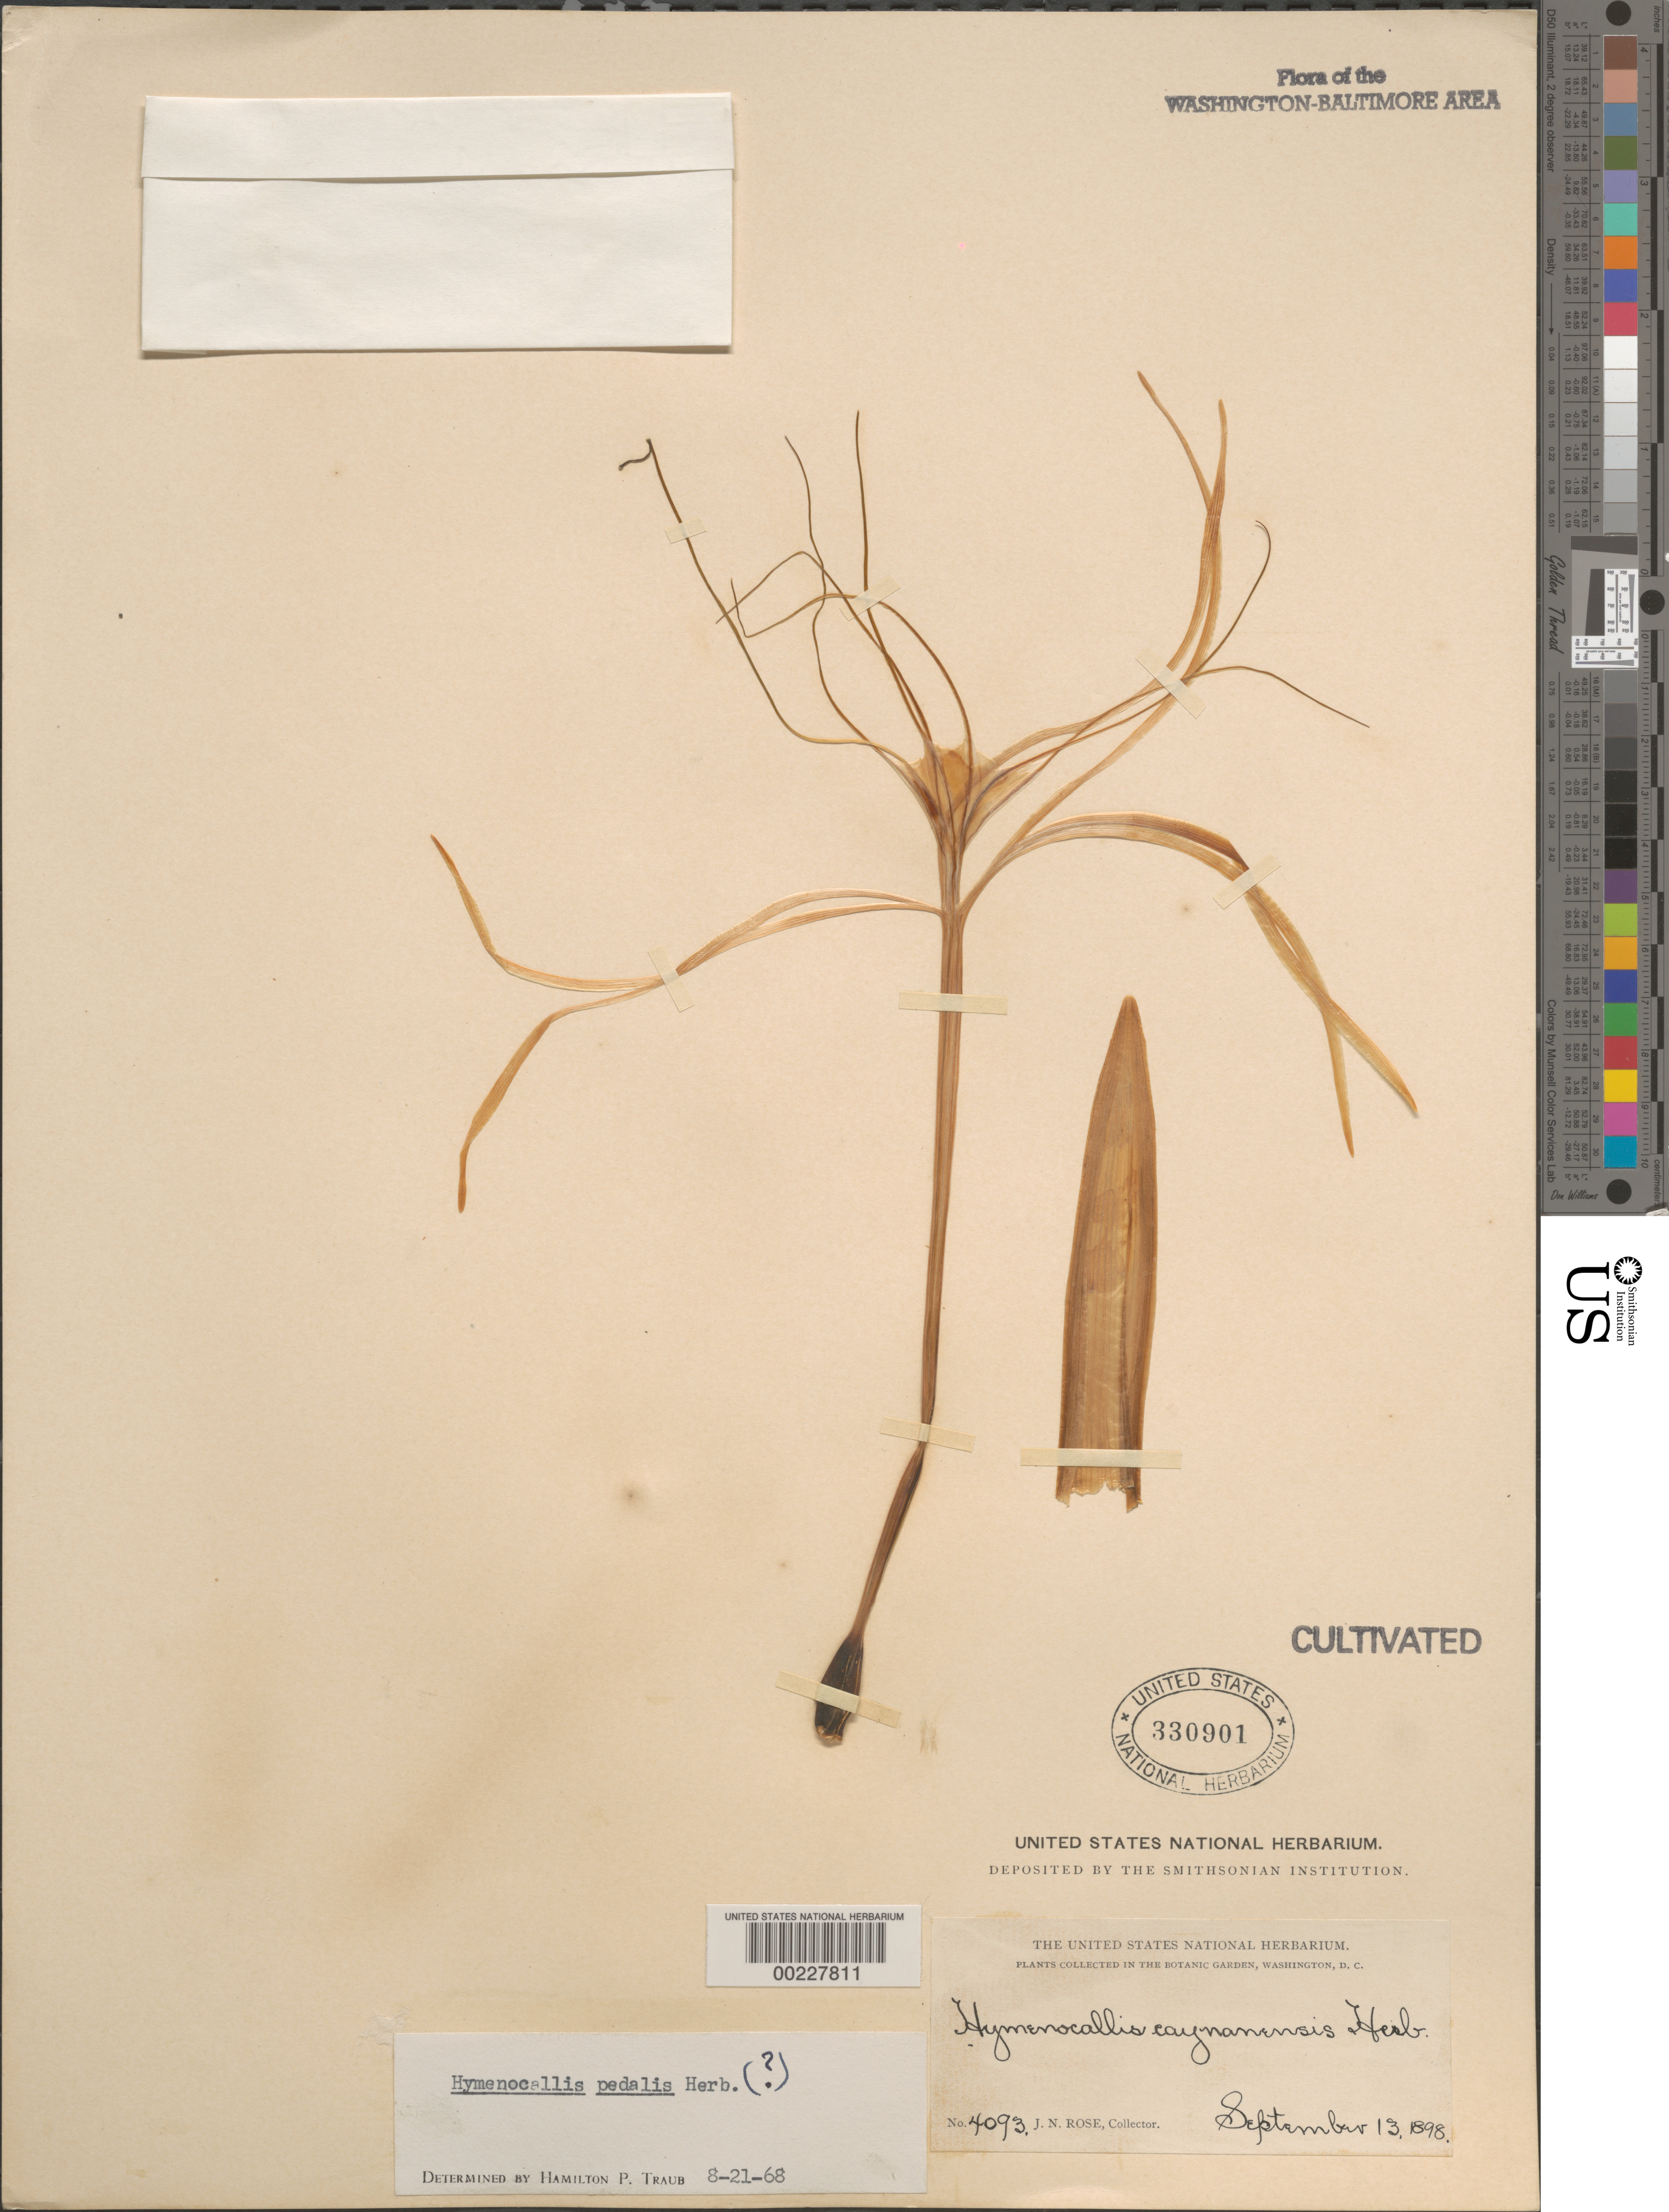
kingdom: Plantae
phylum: Tracheophyta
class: Liliopsida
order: Asparagales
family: Amaryllidaceae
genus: Hymenocallis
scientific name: Hymenocallis pedalis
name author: Herb.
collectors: J. N. Rose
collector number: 4093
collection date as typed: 13 Sep 1898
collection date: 1898-09-13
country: United States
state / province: District of Columbia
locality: Botanical gardens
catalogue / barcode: US 330901